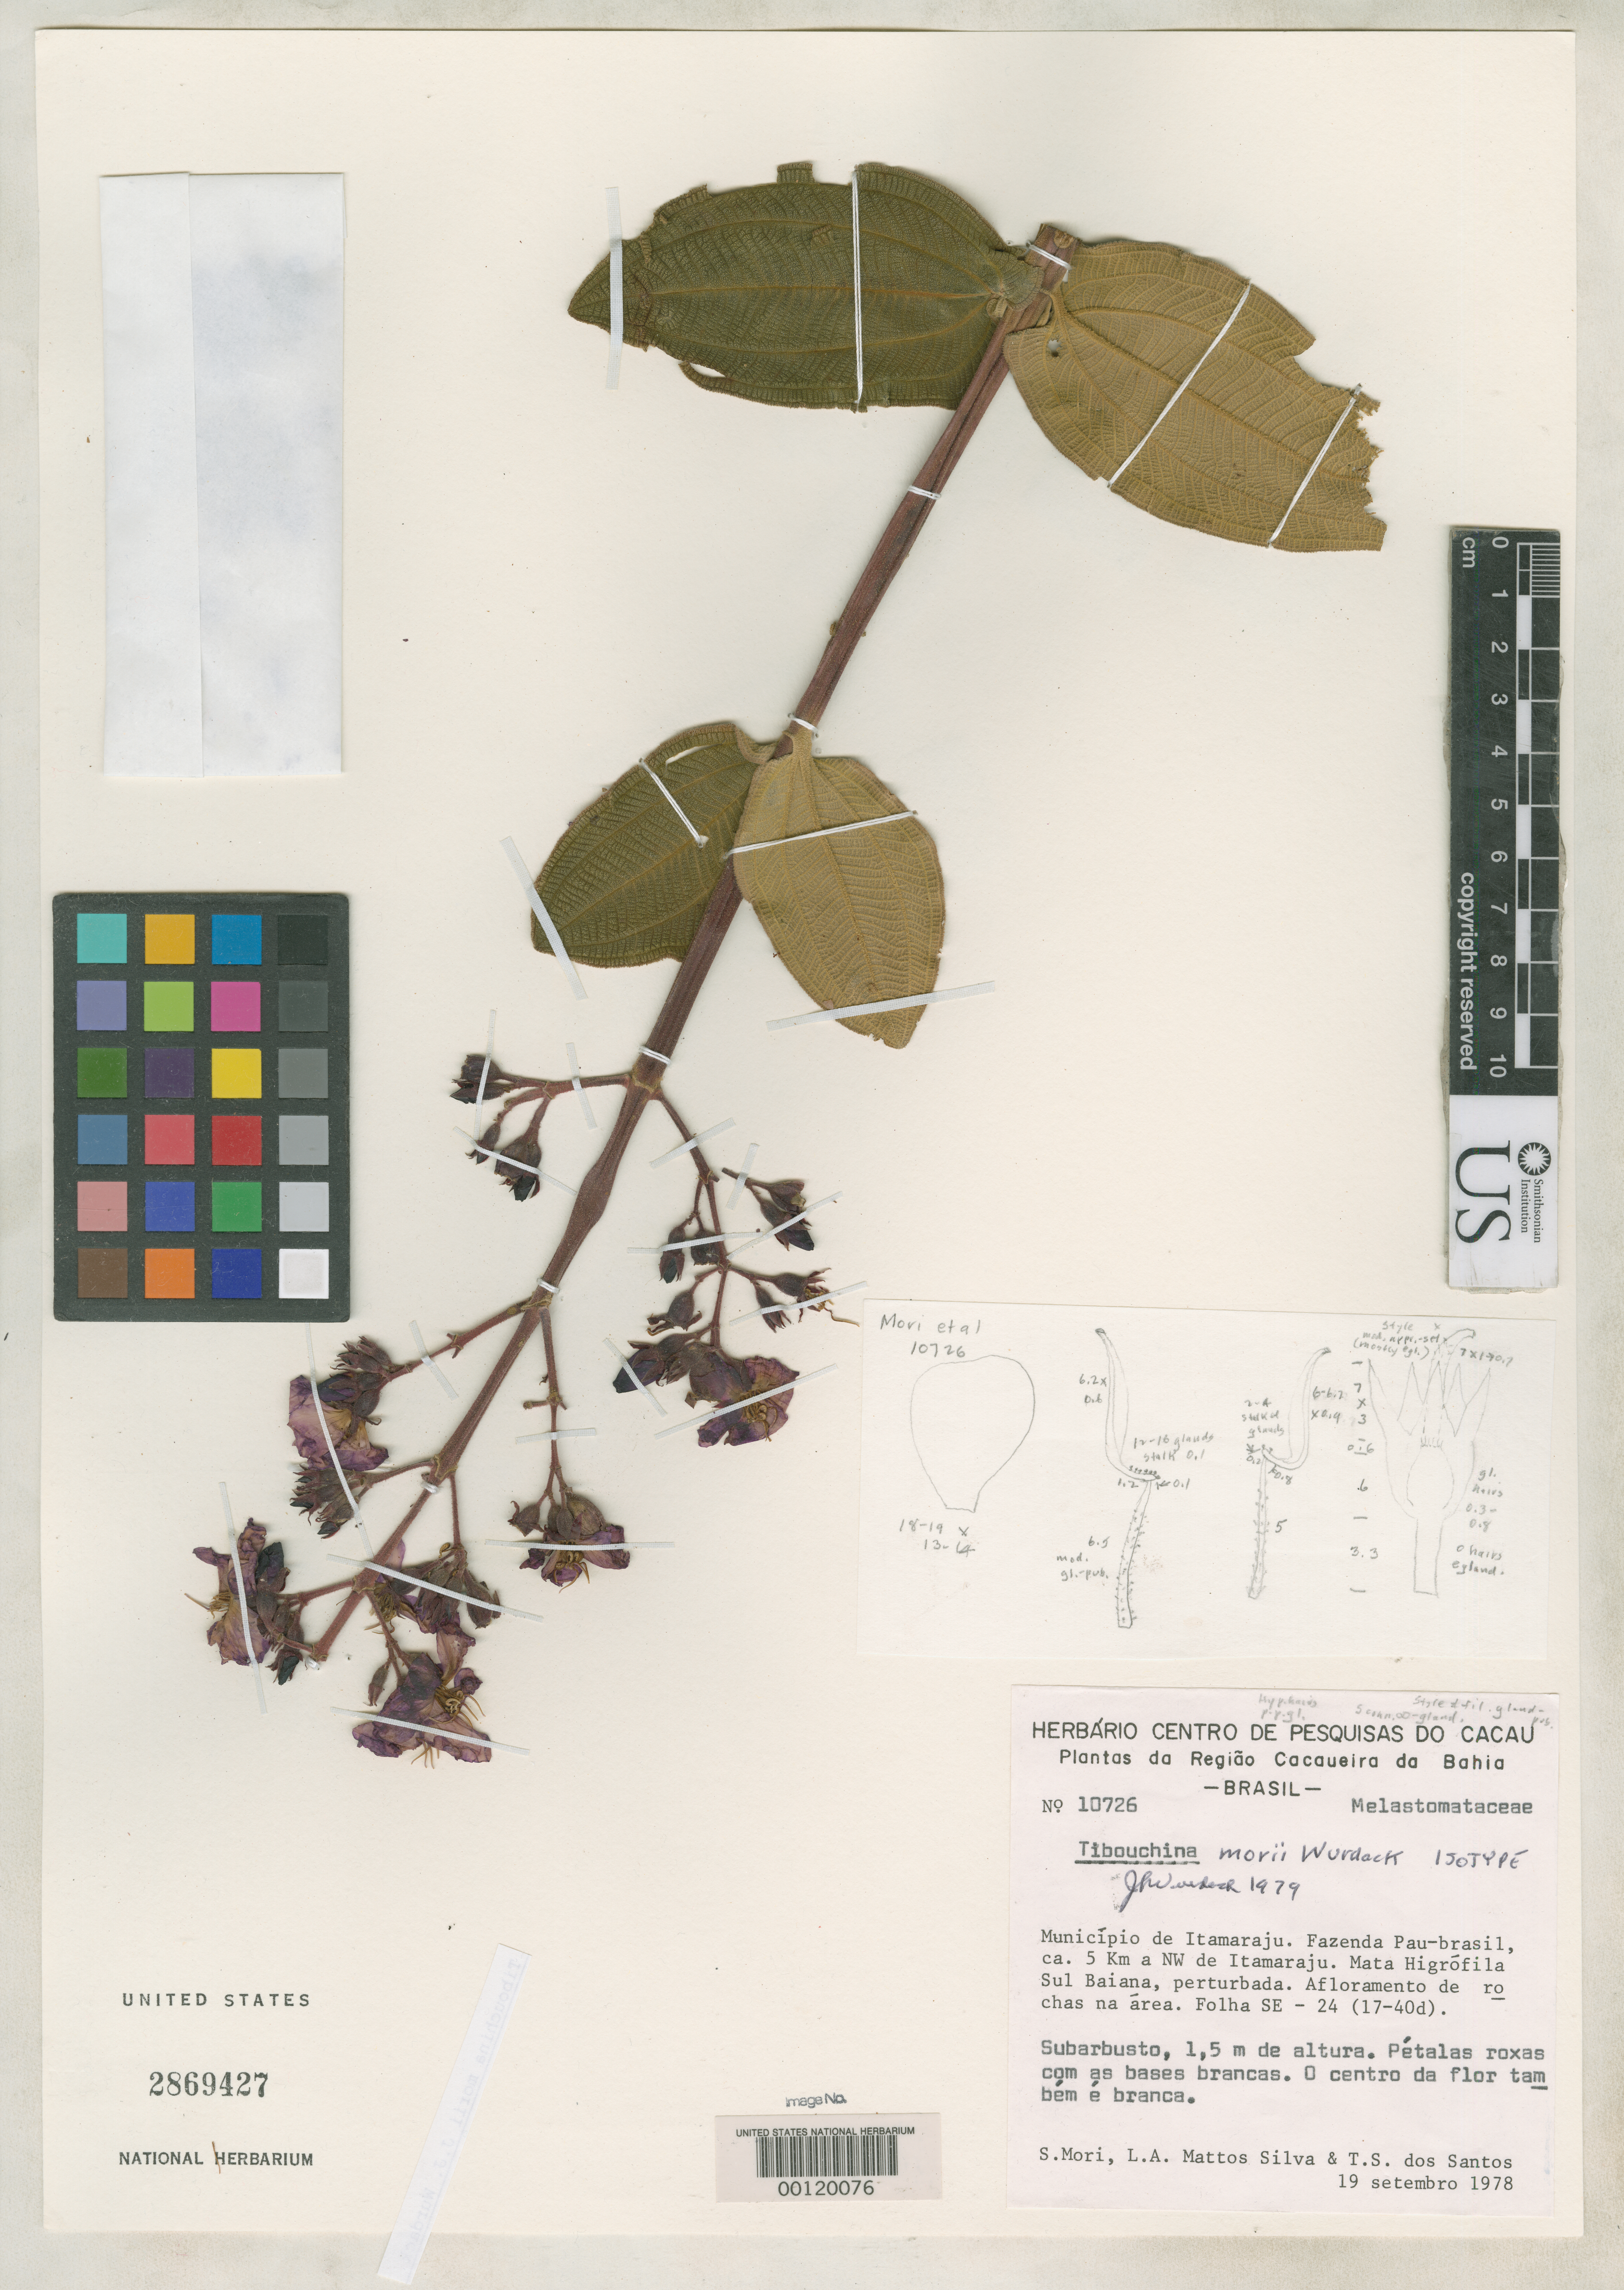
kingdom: Plantae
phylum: Tracheophyta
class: Magnoliopsida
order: Myrtales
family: Melastomataceae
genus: Tibouchina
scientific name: Tibouchina morii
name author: Wurdack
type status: Isotype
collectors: S. Mori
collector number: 10726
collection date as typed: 19 Sep 1978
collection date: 1978-09-19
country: Brazil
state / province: Bahia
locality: Northwest of Itamaraju.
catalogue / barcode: US 2869427